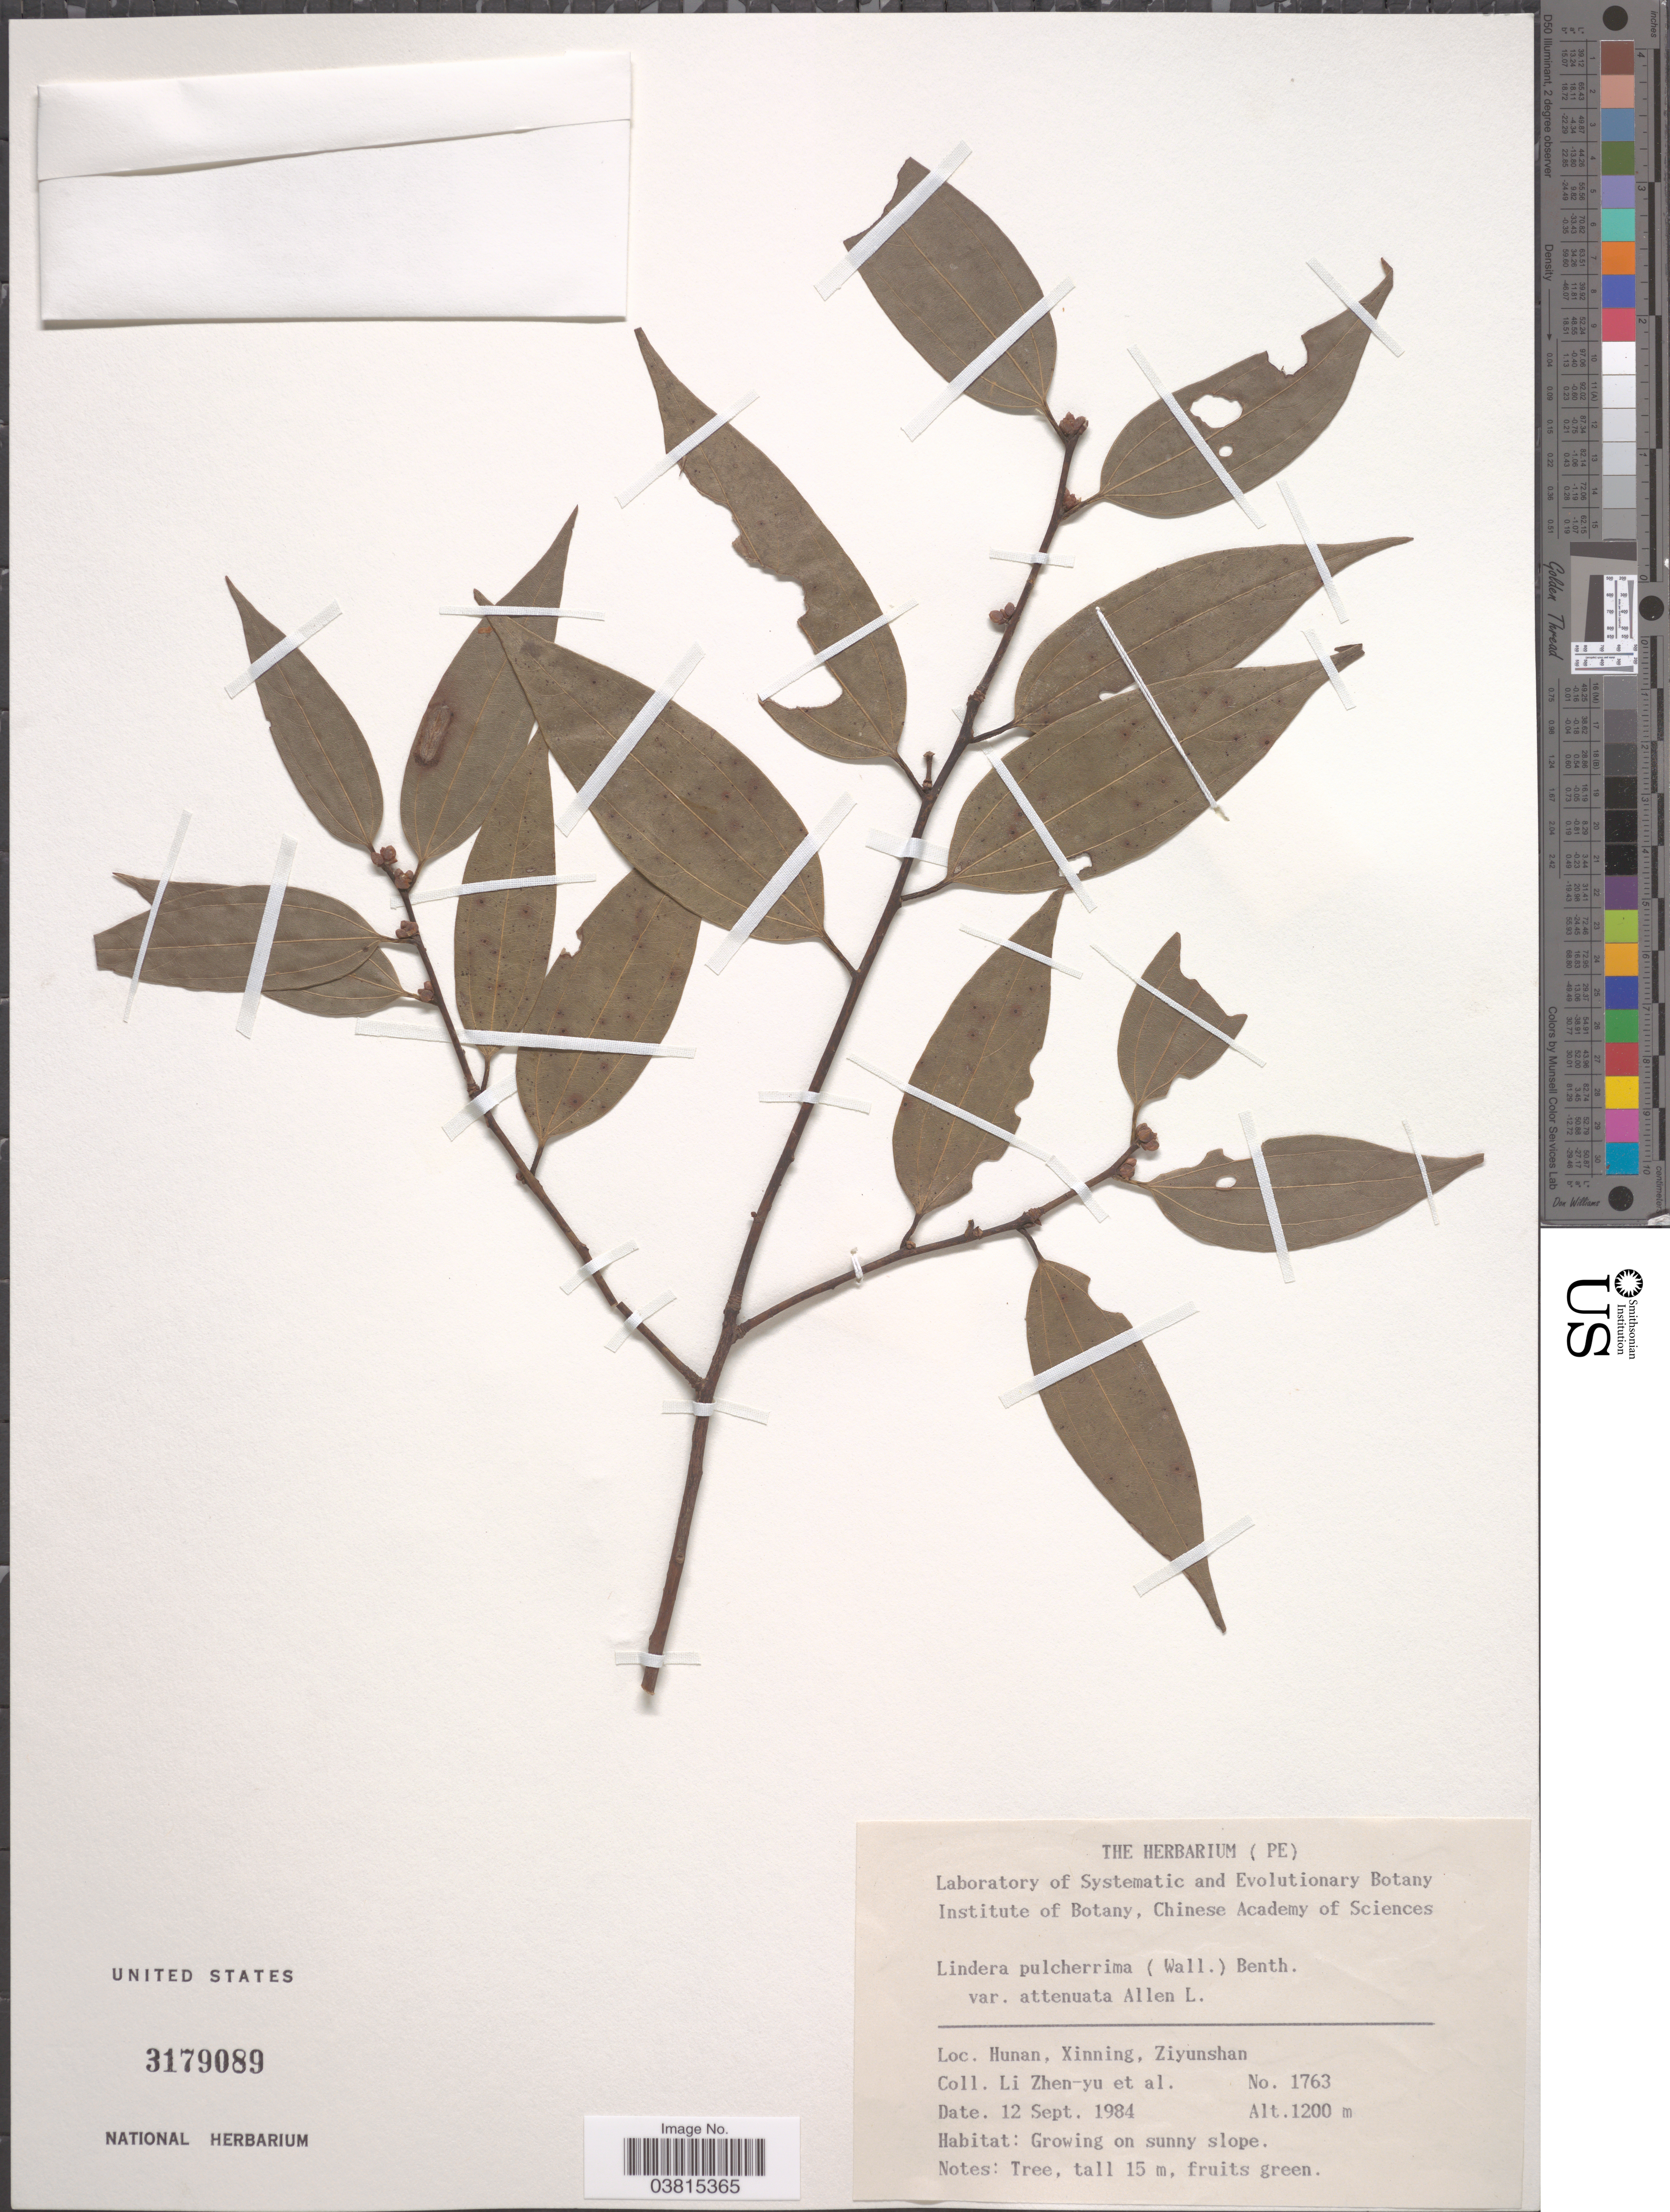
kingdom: Plantae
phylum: Tracheophyta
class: Magnoliopsida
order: Laurales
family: Lauraceae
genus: Lindera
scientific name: Lindera pulcherrima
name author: (Nees) Hook. f.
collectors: L. Zhen-yu & et al.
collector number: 1763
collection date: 1984-09-12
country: China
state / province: Hunan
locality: Xinning, Ziyunshan. On sunny slope.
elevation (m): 1200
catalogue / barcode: US 3179089